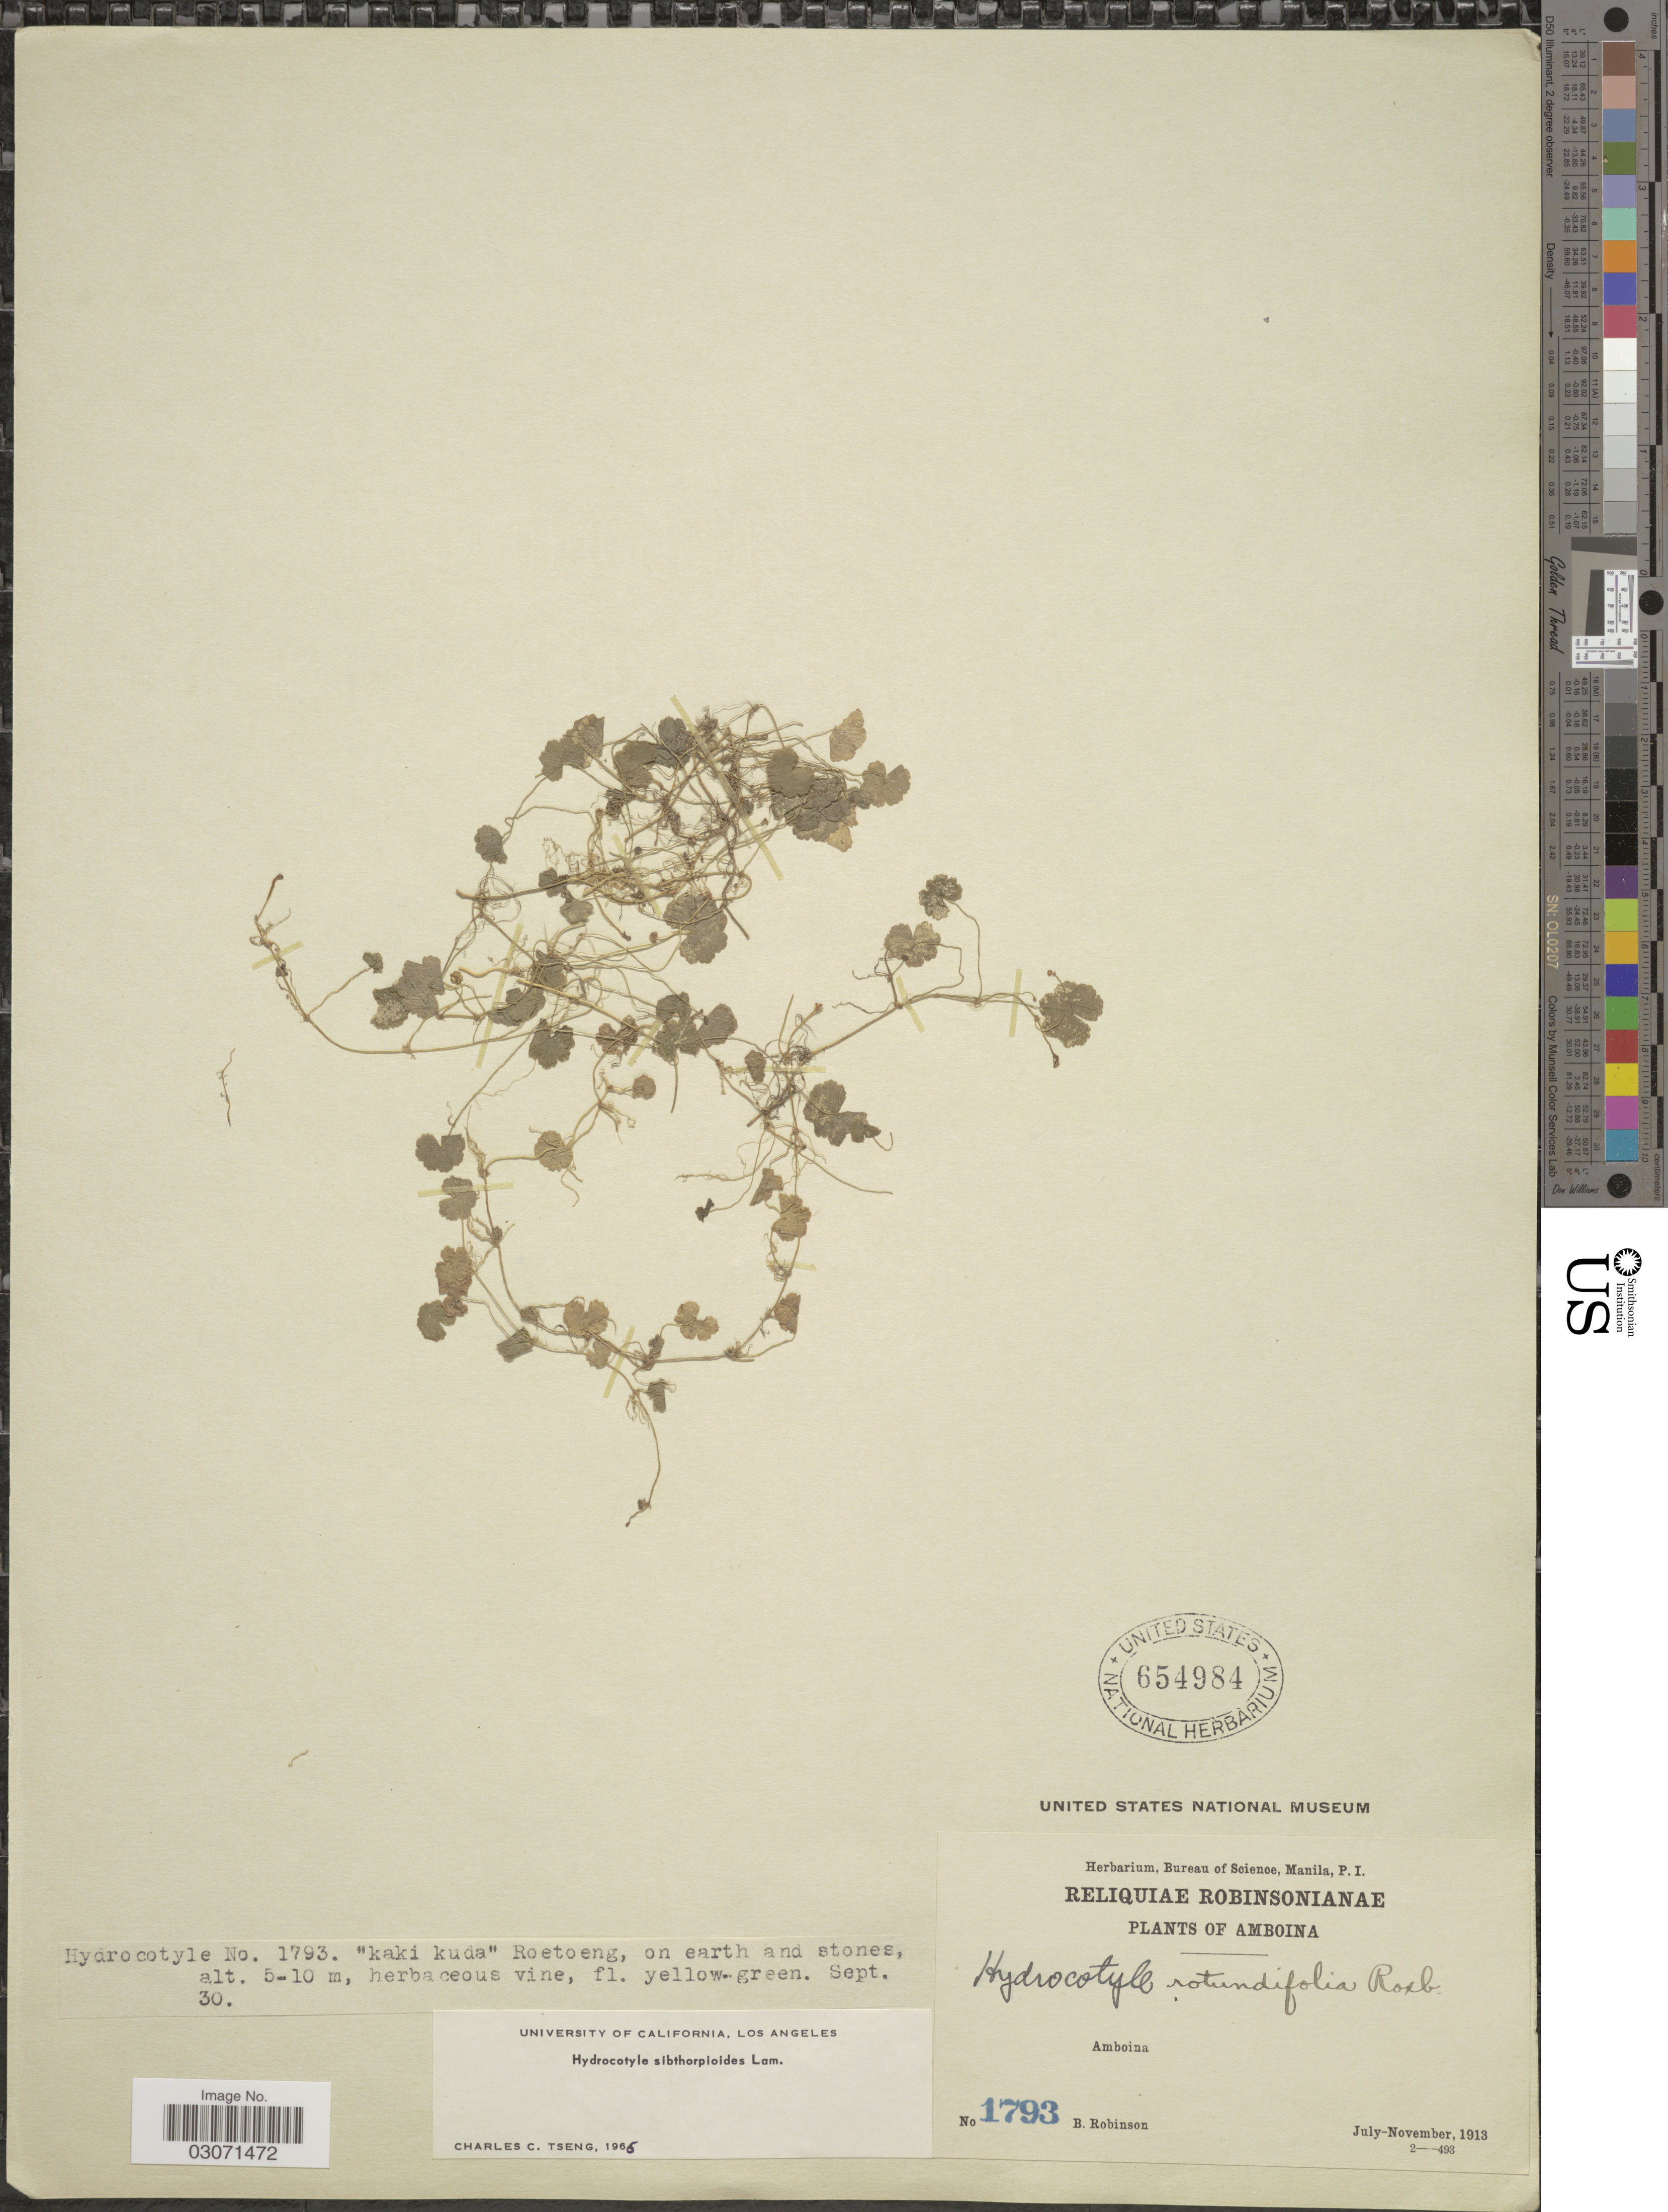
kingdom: Plantae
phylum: Tracheophyta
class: Magnoliopsida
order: Apiales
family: Araliaceae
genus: Hydrocotyle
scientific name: Hydrocotyle sibthorpioides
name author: Lam.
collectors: B. Robinson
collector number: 1793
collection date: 1913-09-30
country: Indonesia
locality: Amboina.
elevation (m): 5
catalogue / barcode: US 654984